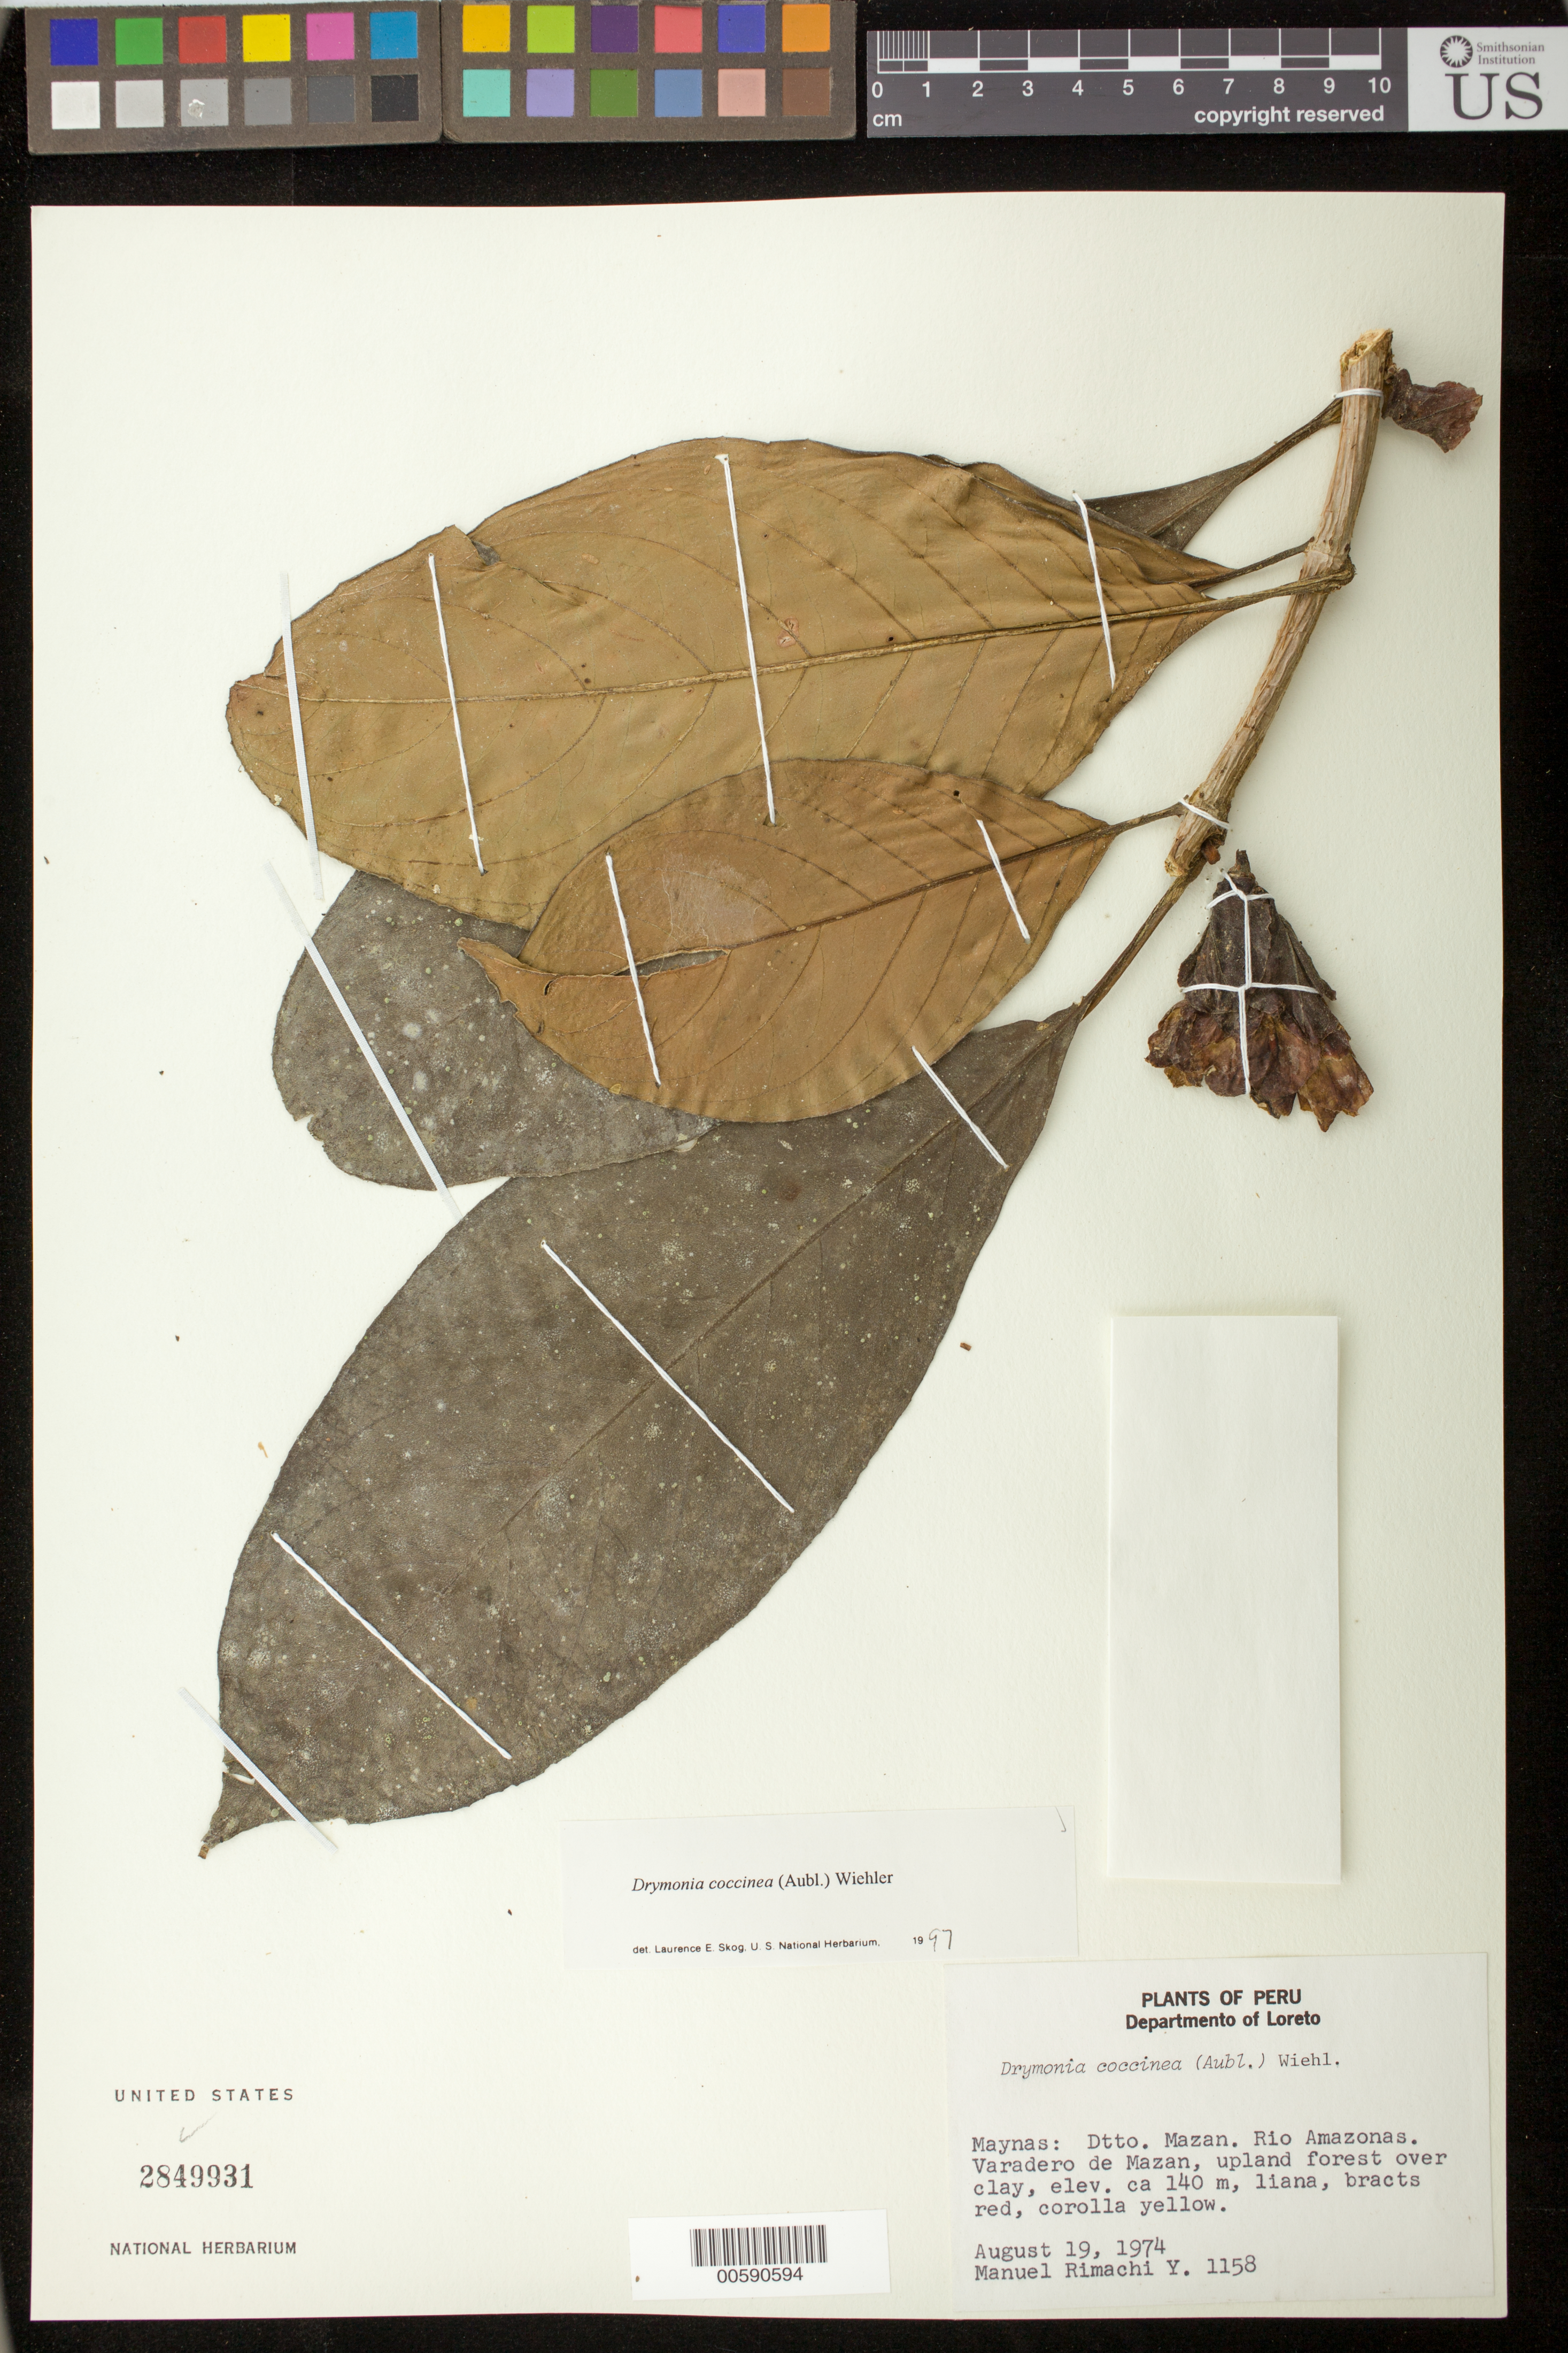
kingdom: Plantae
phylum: Tracheophyta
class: Magnoliopsida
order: Lamiales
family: Gesneriaceae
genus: Drymonia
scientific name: Drymonia coccinea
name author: (Aubl.) Wiehler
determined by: Skog, Laurence E.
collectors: M. Rimachi Y.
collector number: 1158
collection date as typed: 19 Aug 1974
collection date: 1974-08-19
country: Peru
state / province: Loreto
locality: Maynas, Dtto. Mazan; Rio Amazoinas, Varadero de Mazan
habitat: Upland forest over clay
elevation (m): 140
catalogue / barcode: US 2849931